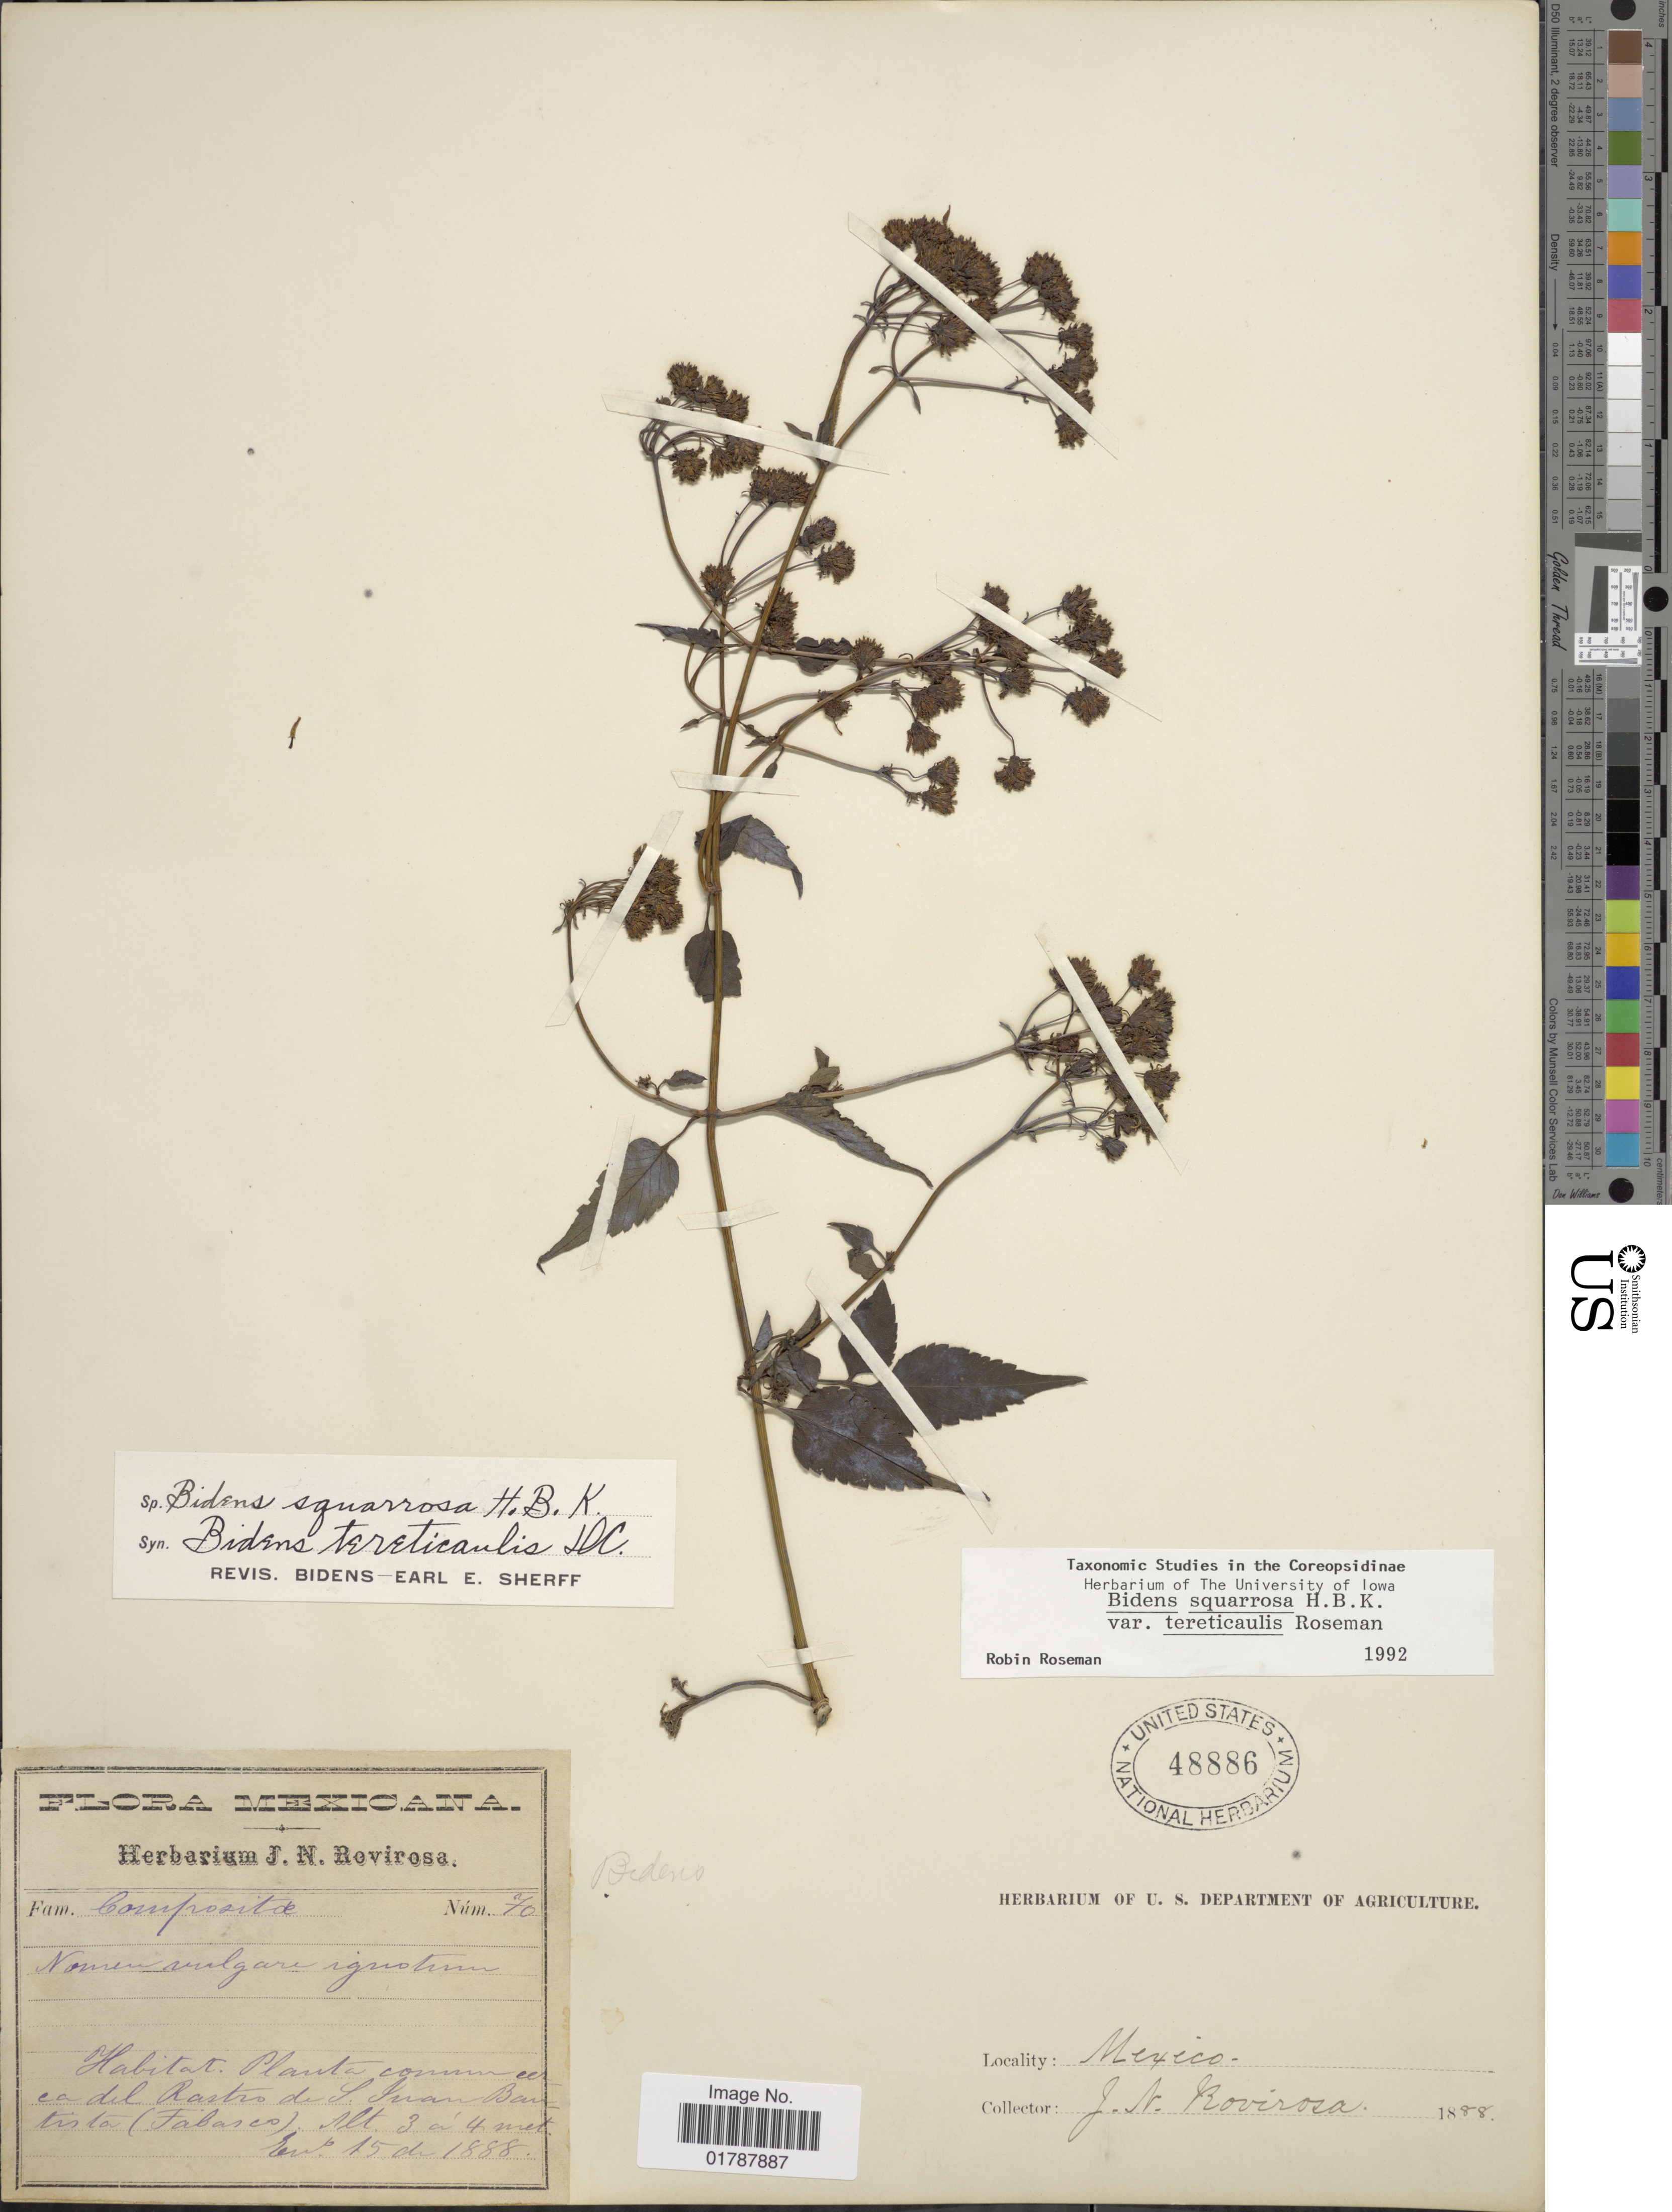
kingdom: Plantae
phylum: Tracheophyta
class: Magnoliopsida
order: Asterales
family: Asteraceae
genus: Bidens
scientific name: Bidens squarrosa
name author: Kunth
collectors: J. N. Rovirosa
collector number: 70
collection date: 1888-01-15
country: Mexico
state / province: Tabasco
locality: Planta common cerca del Rastro de S. Suan Baristra (Tabasco)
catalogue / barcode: US 48886